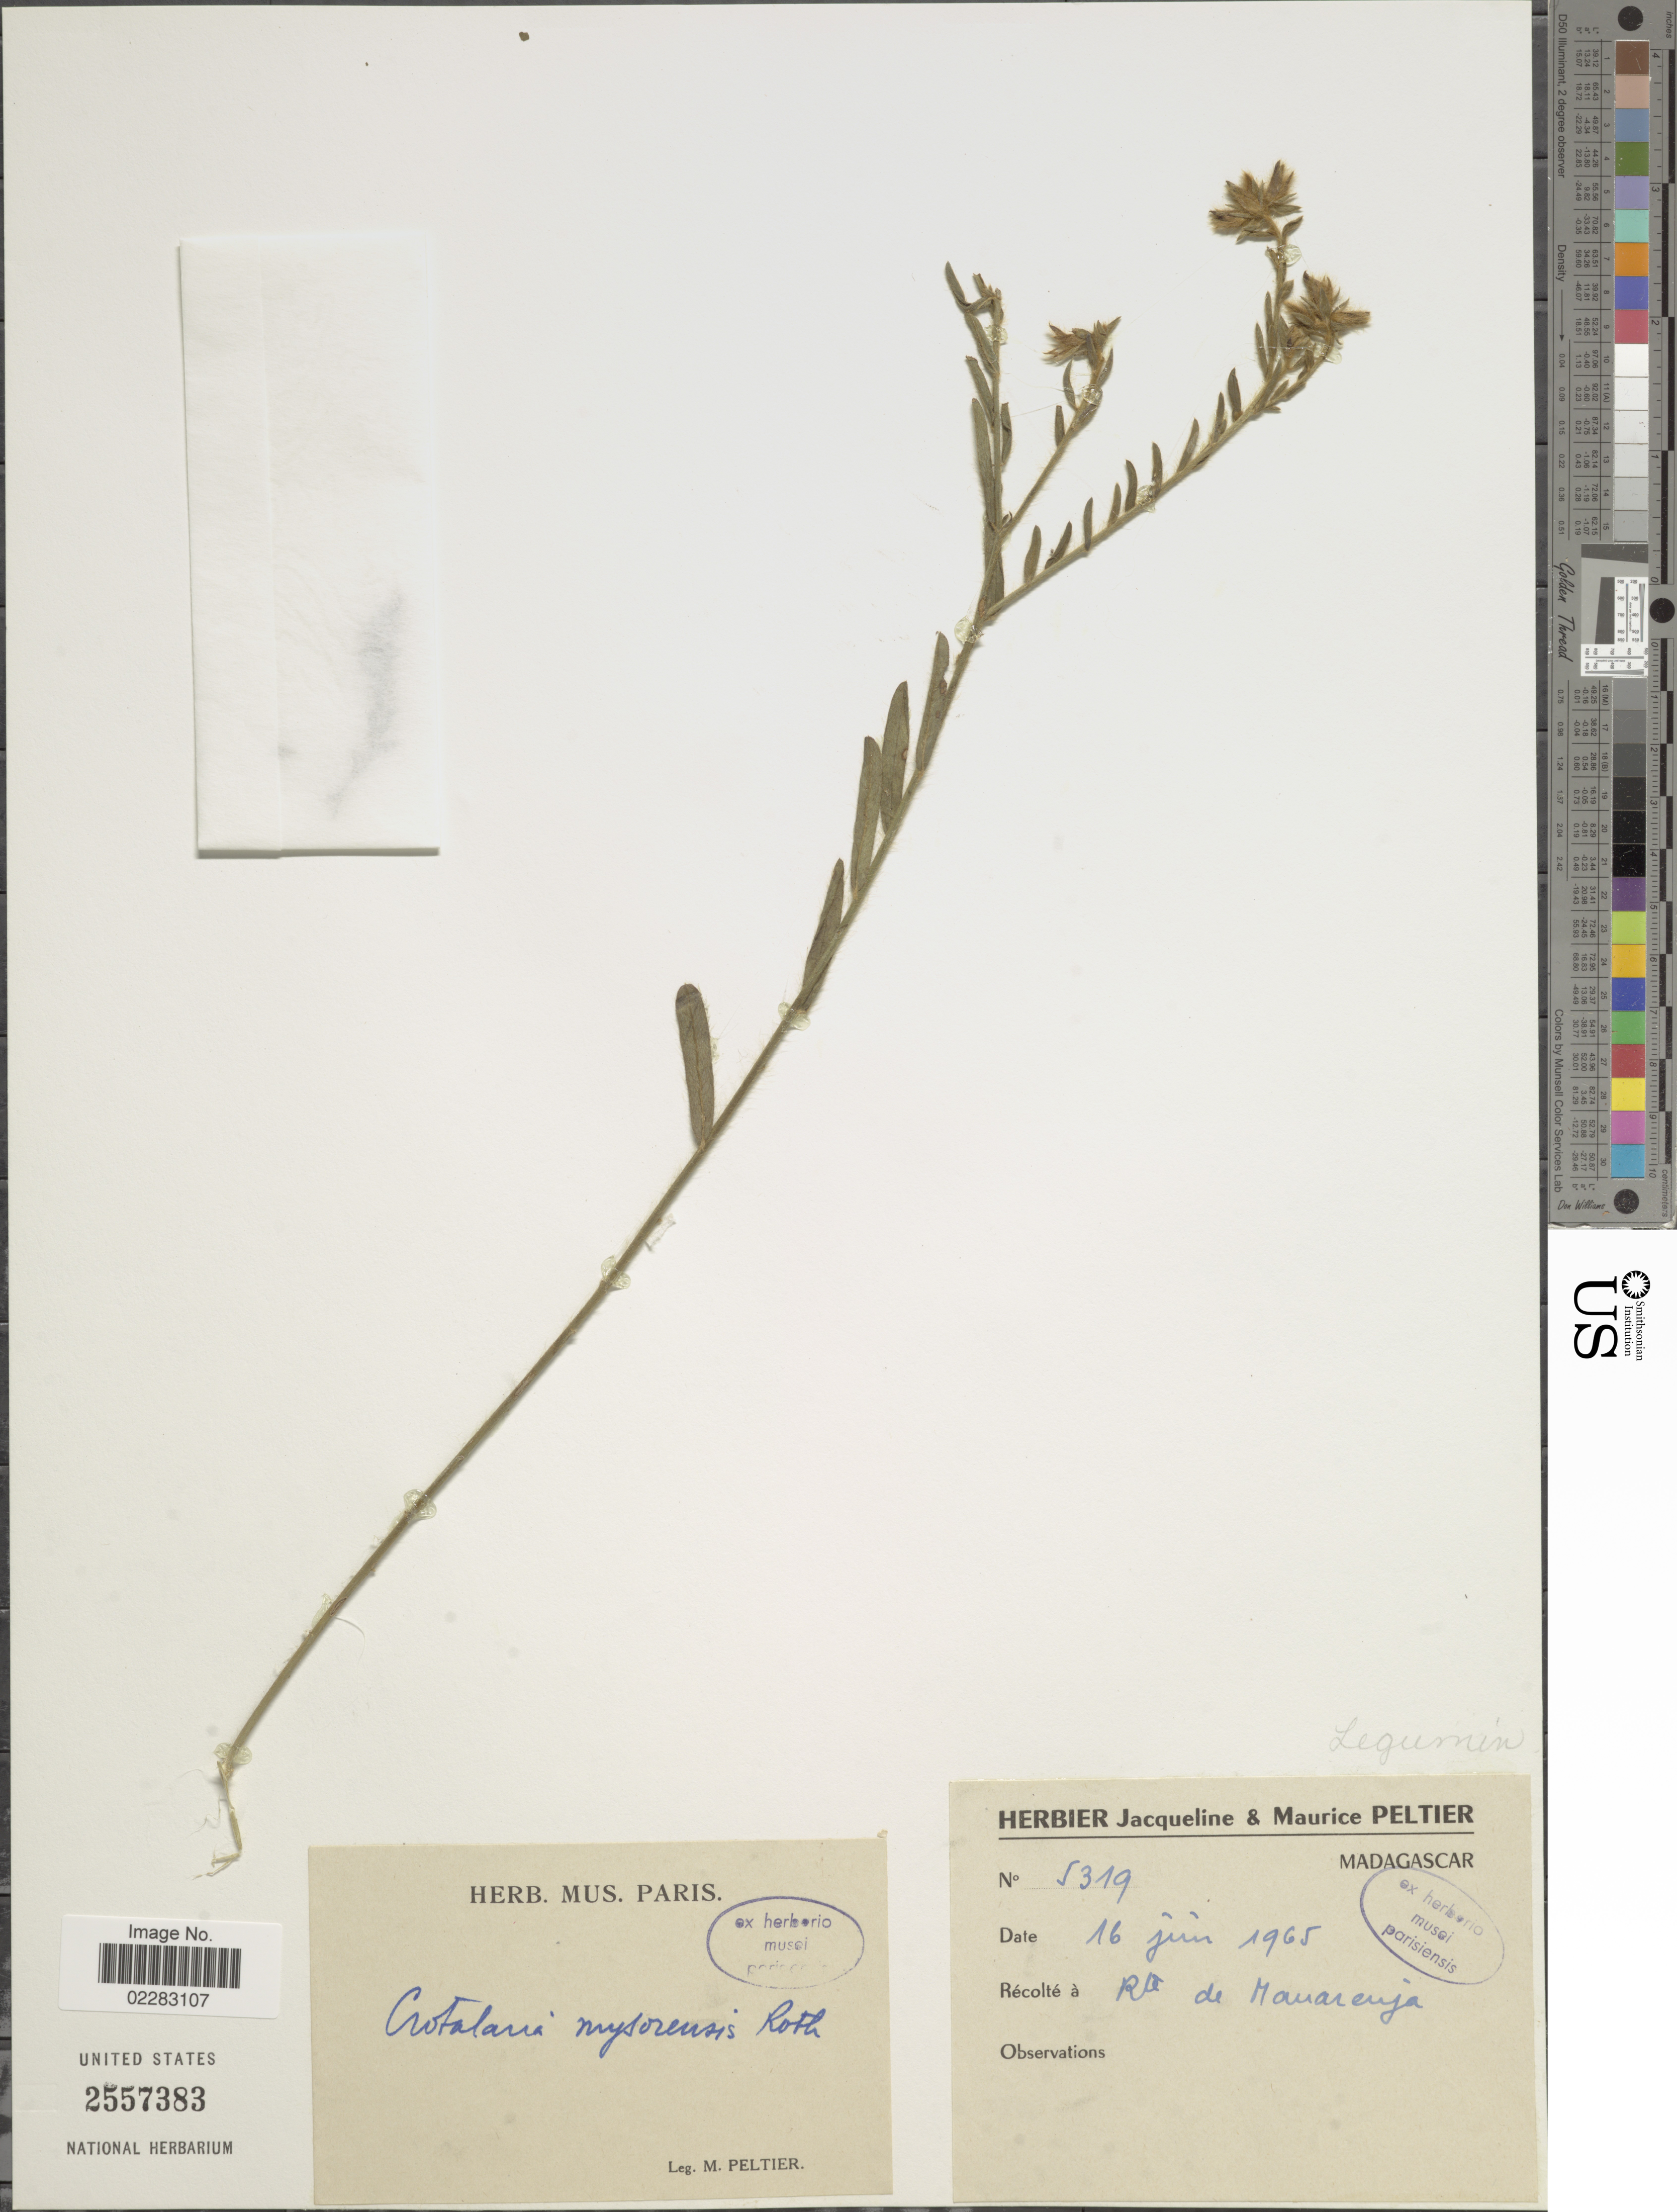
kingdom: Plantae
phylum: Tracheophyta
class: Magnoliopsida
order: Fabales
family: Fabaceae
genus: Crotalaria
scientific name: Crotalaria mysorensis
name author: Roth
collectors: M. Peltier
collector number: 5319*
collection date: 1965-06-16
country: Madagascar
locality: Rte de Manarenja.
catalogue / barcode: US 2557383